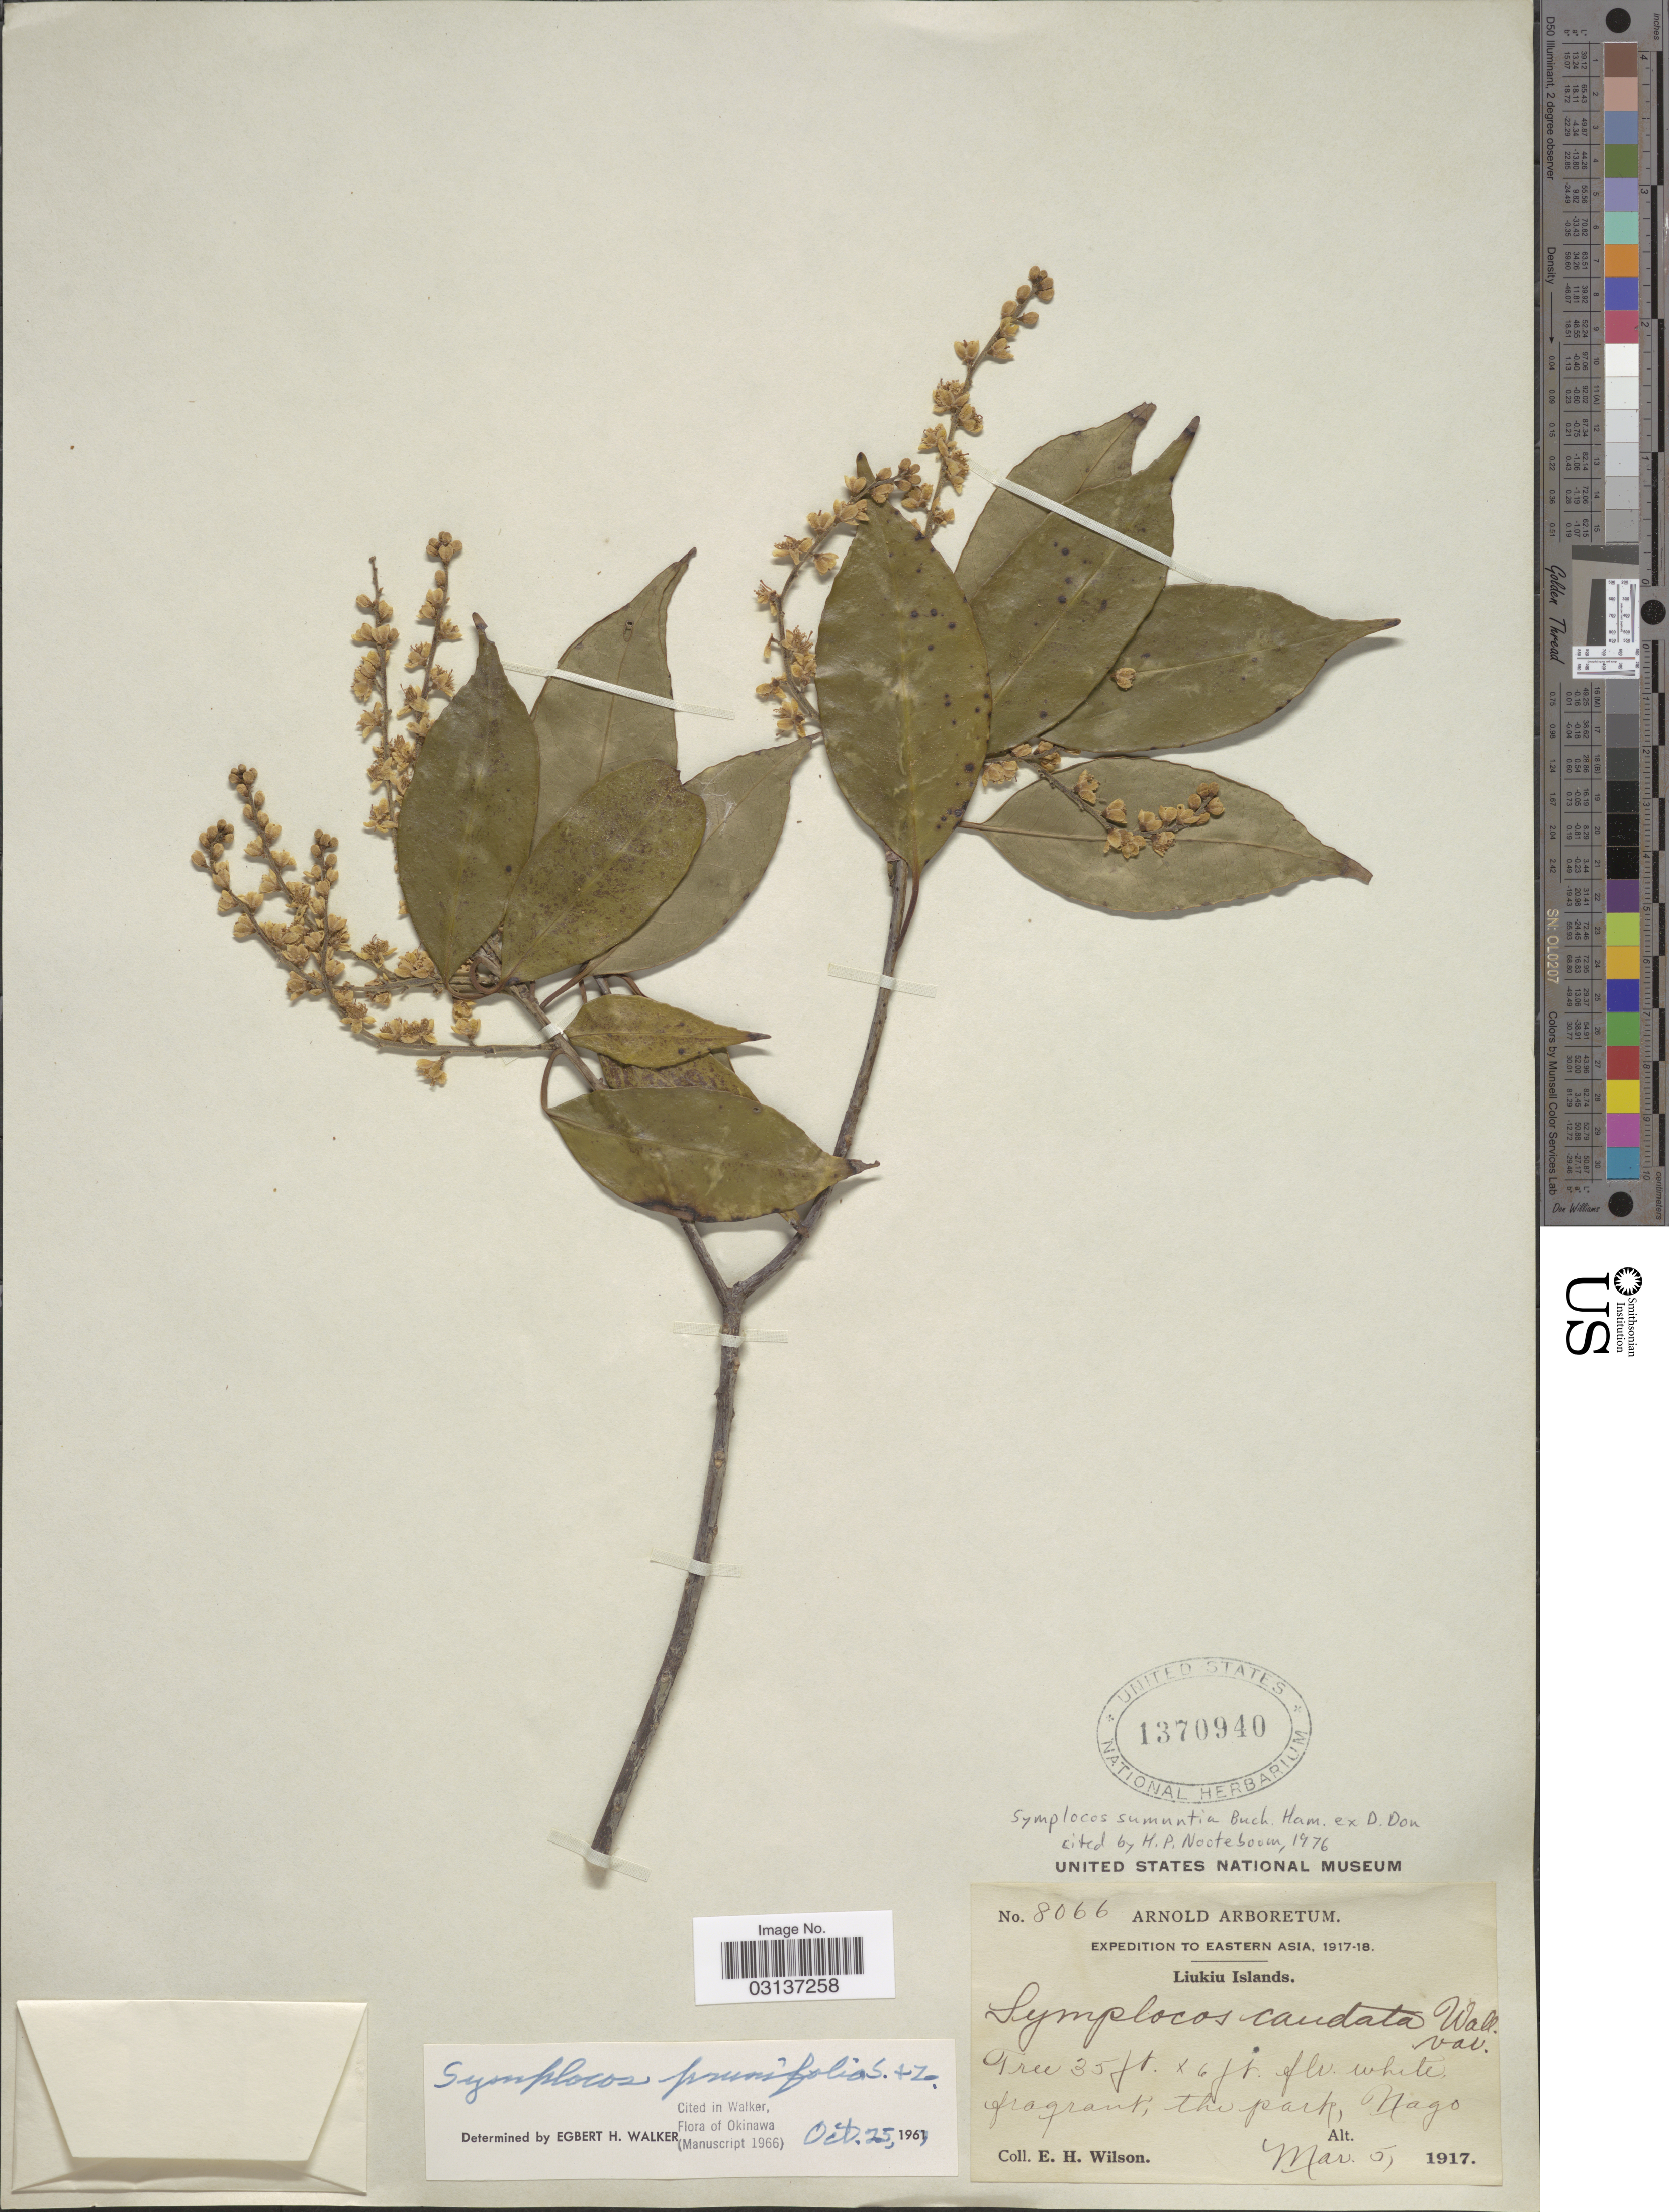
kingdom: Plantae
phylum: Tracheophyta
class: Magnoliopsida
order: Ericales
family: Symplocaceae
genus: Symplocos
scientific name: Symplocos sumuntia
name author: Buch.-Ham. ex D. Don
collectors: E. Wilson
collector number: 8066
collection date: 1917-03-05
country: Japan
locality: Eastern Asia. Liukiu Islands. The park, Nago.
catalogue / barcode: US 1370940